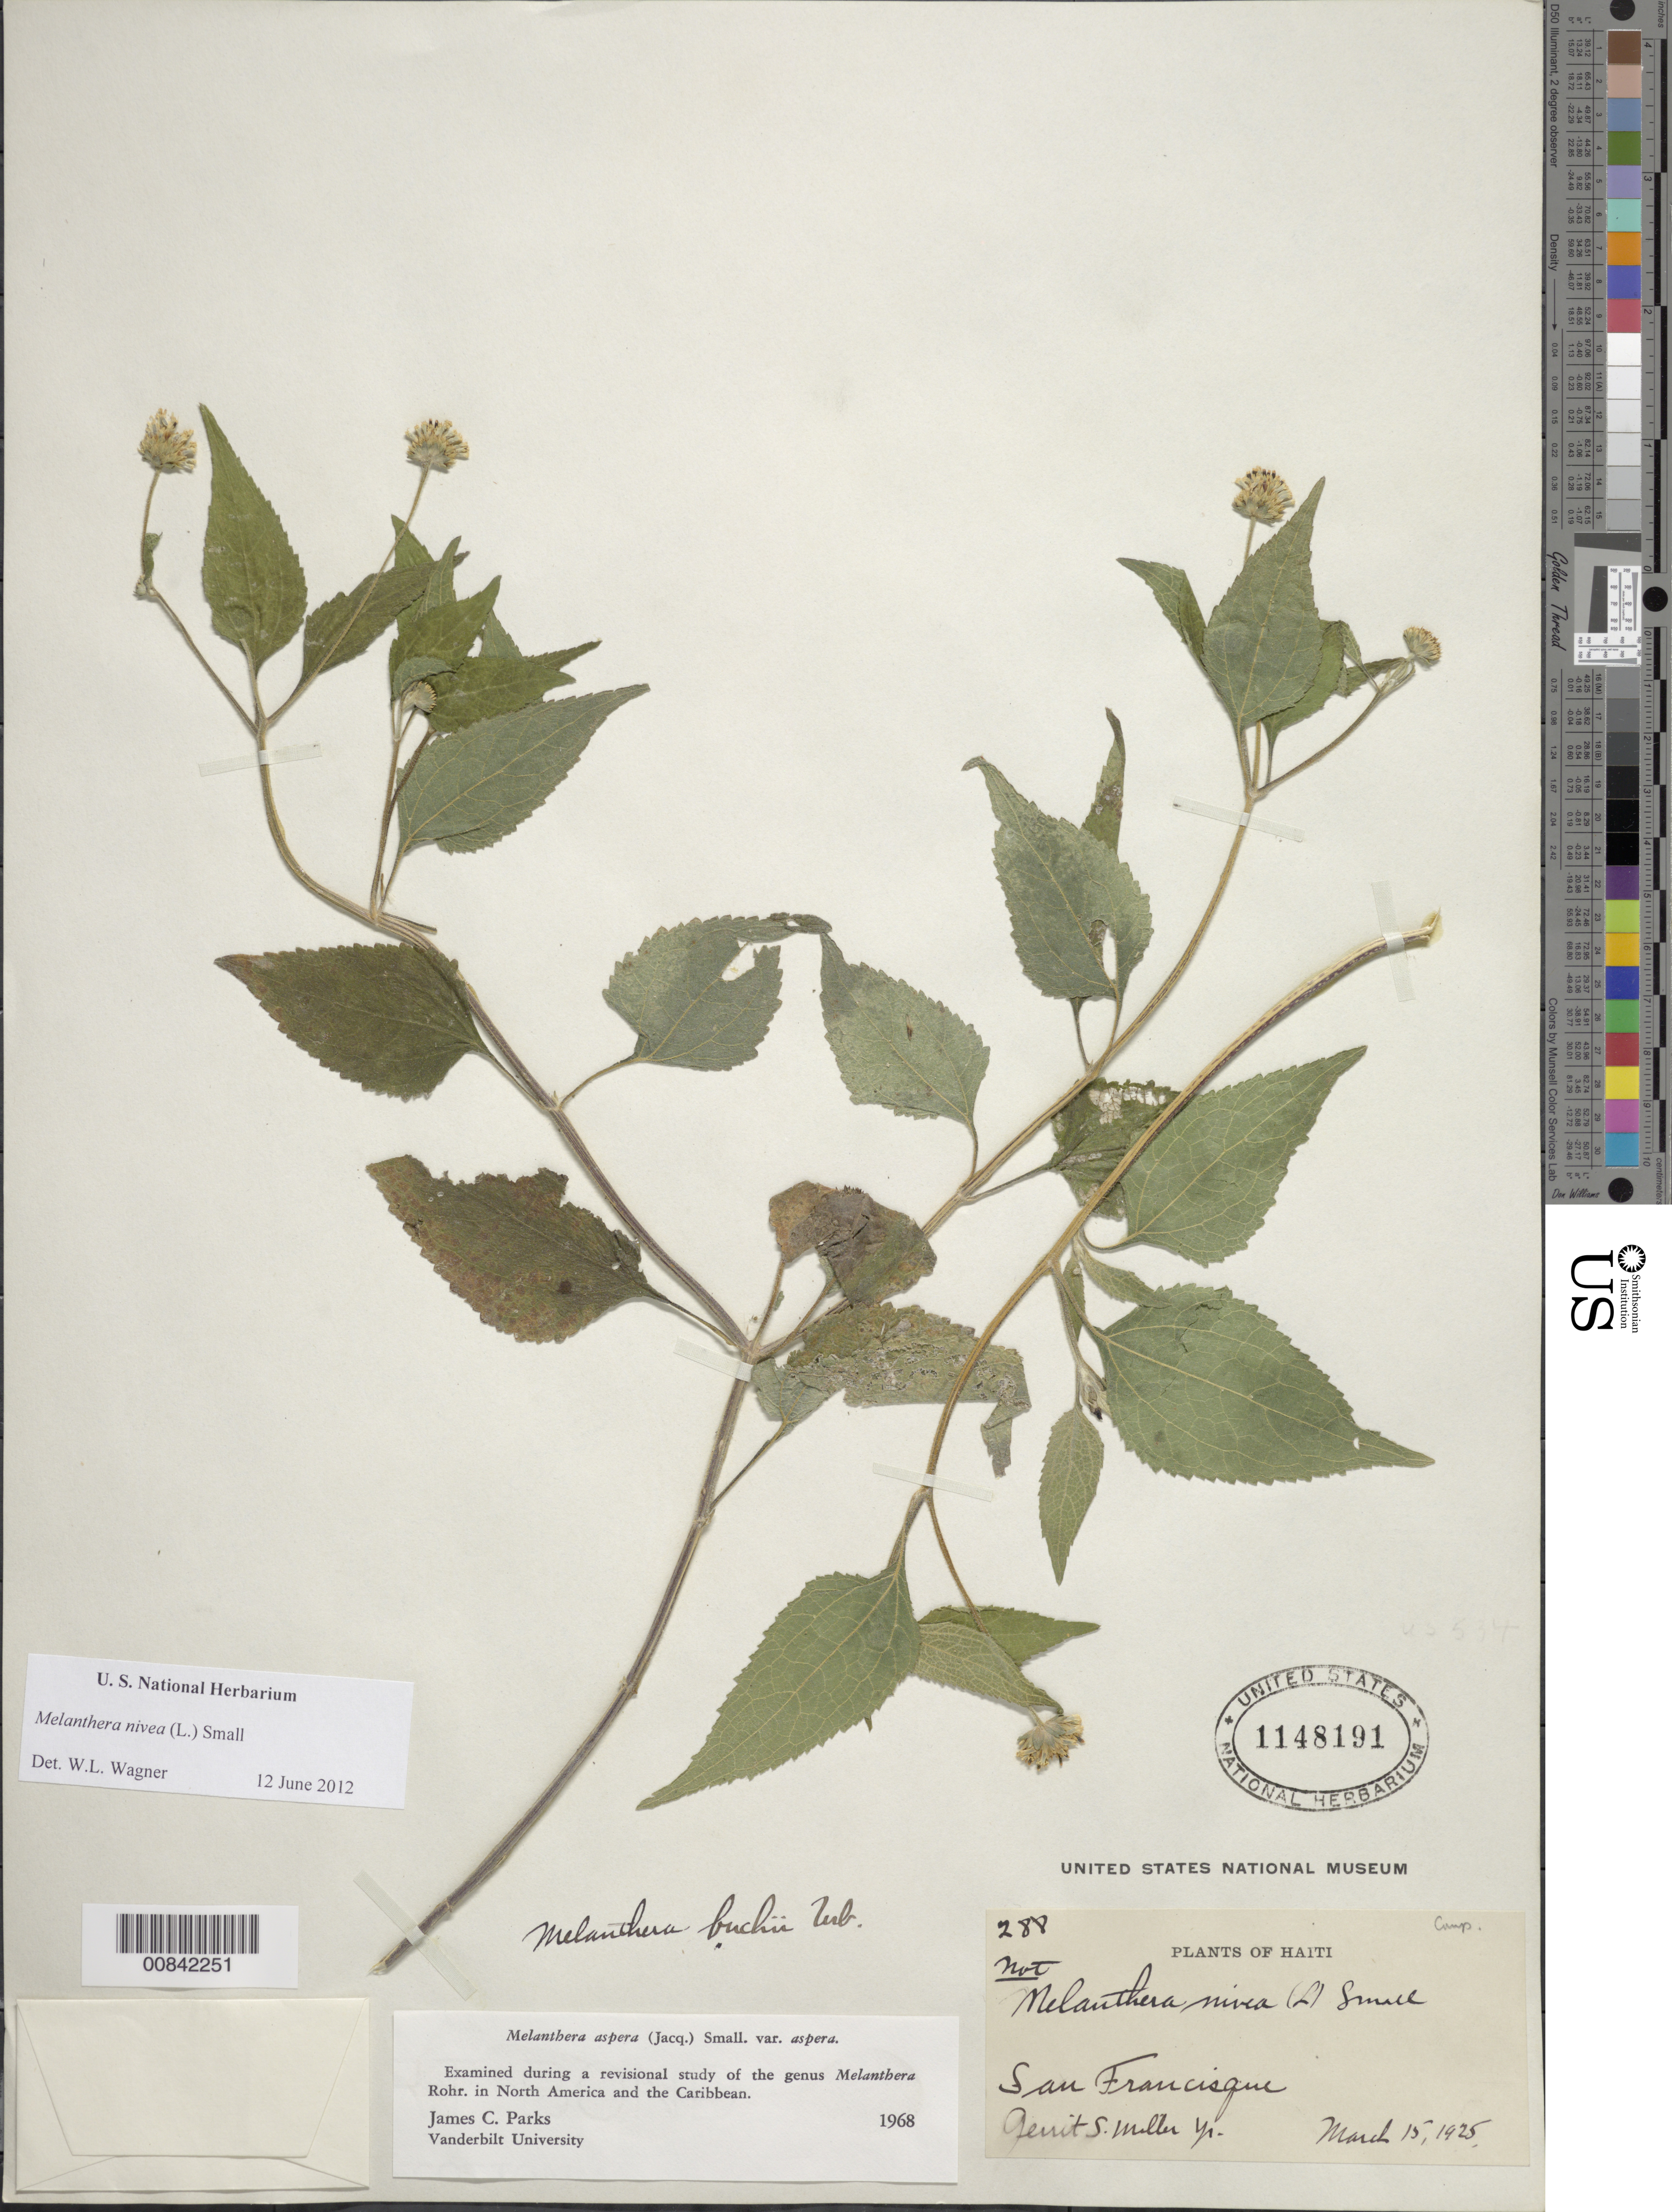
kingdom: Plantae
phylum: Tracheophyta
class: Magnoliopsida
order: Asterales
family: Asteraceae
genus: Melanthera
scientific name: Melanthera nivea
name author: (L.) Small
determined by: Parks, J. C.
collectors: G. S. Miller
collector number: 288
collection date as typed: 15 Mar 1925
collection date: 1925-03-15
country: Haiti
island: Hispaniola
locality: San Francisque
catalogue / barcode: US 1148191